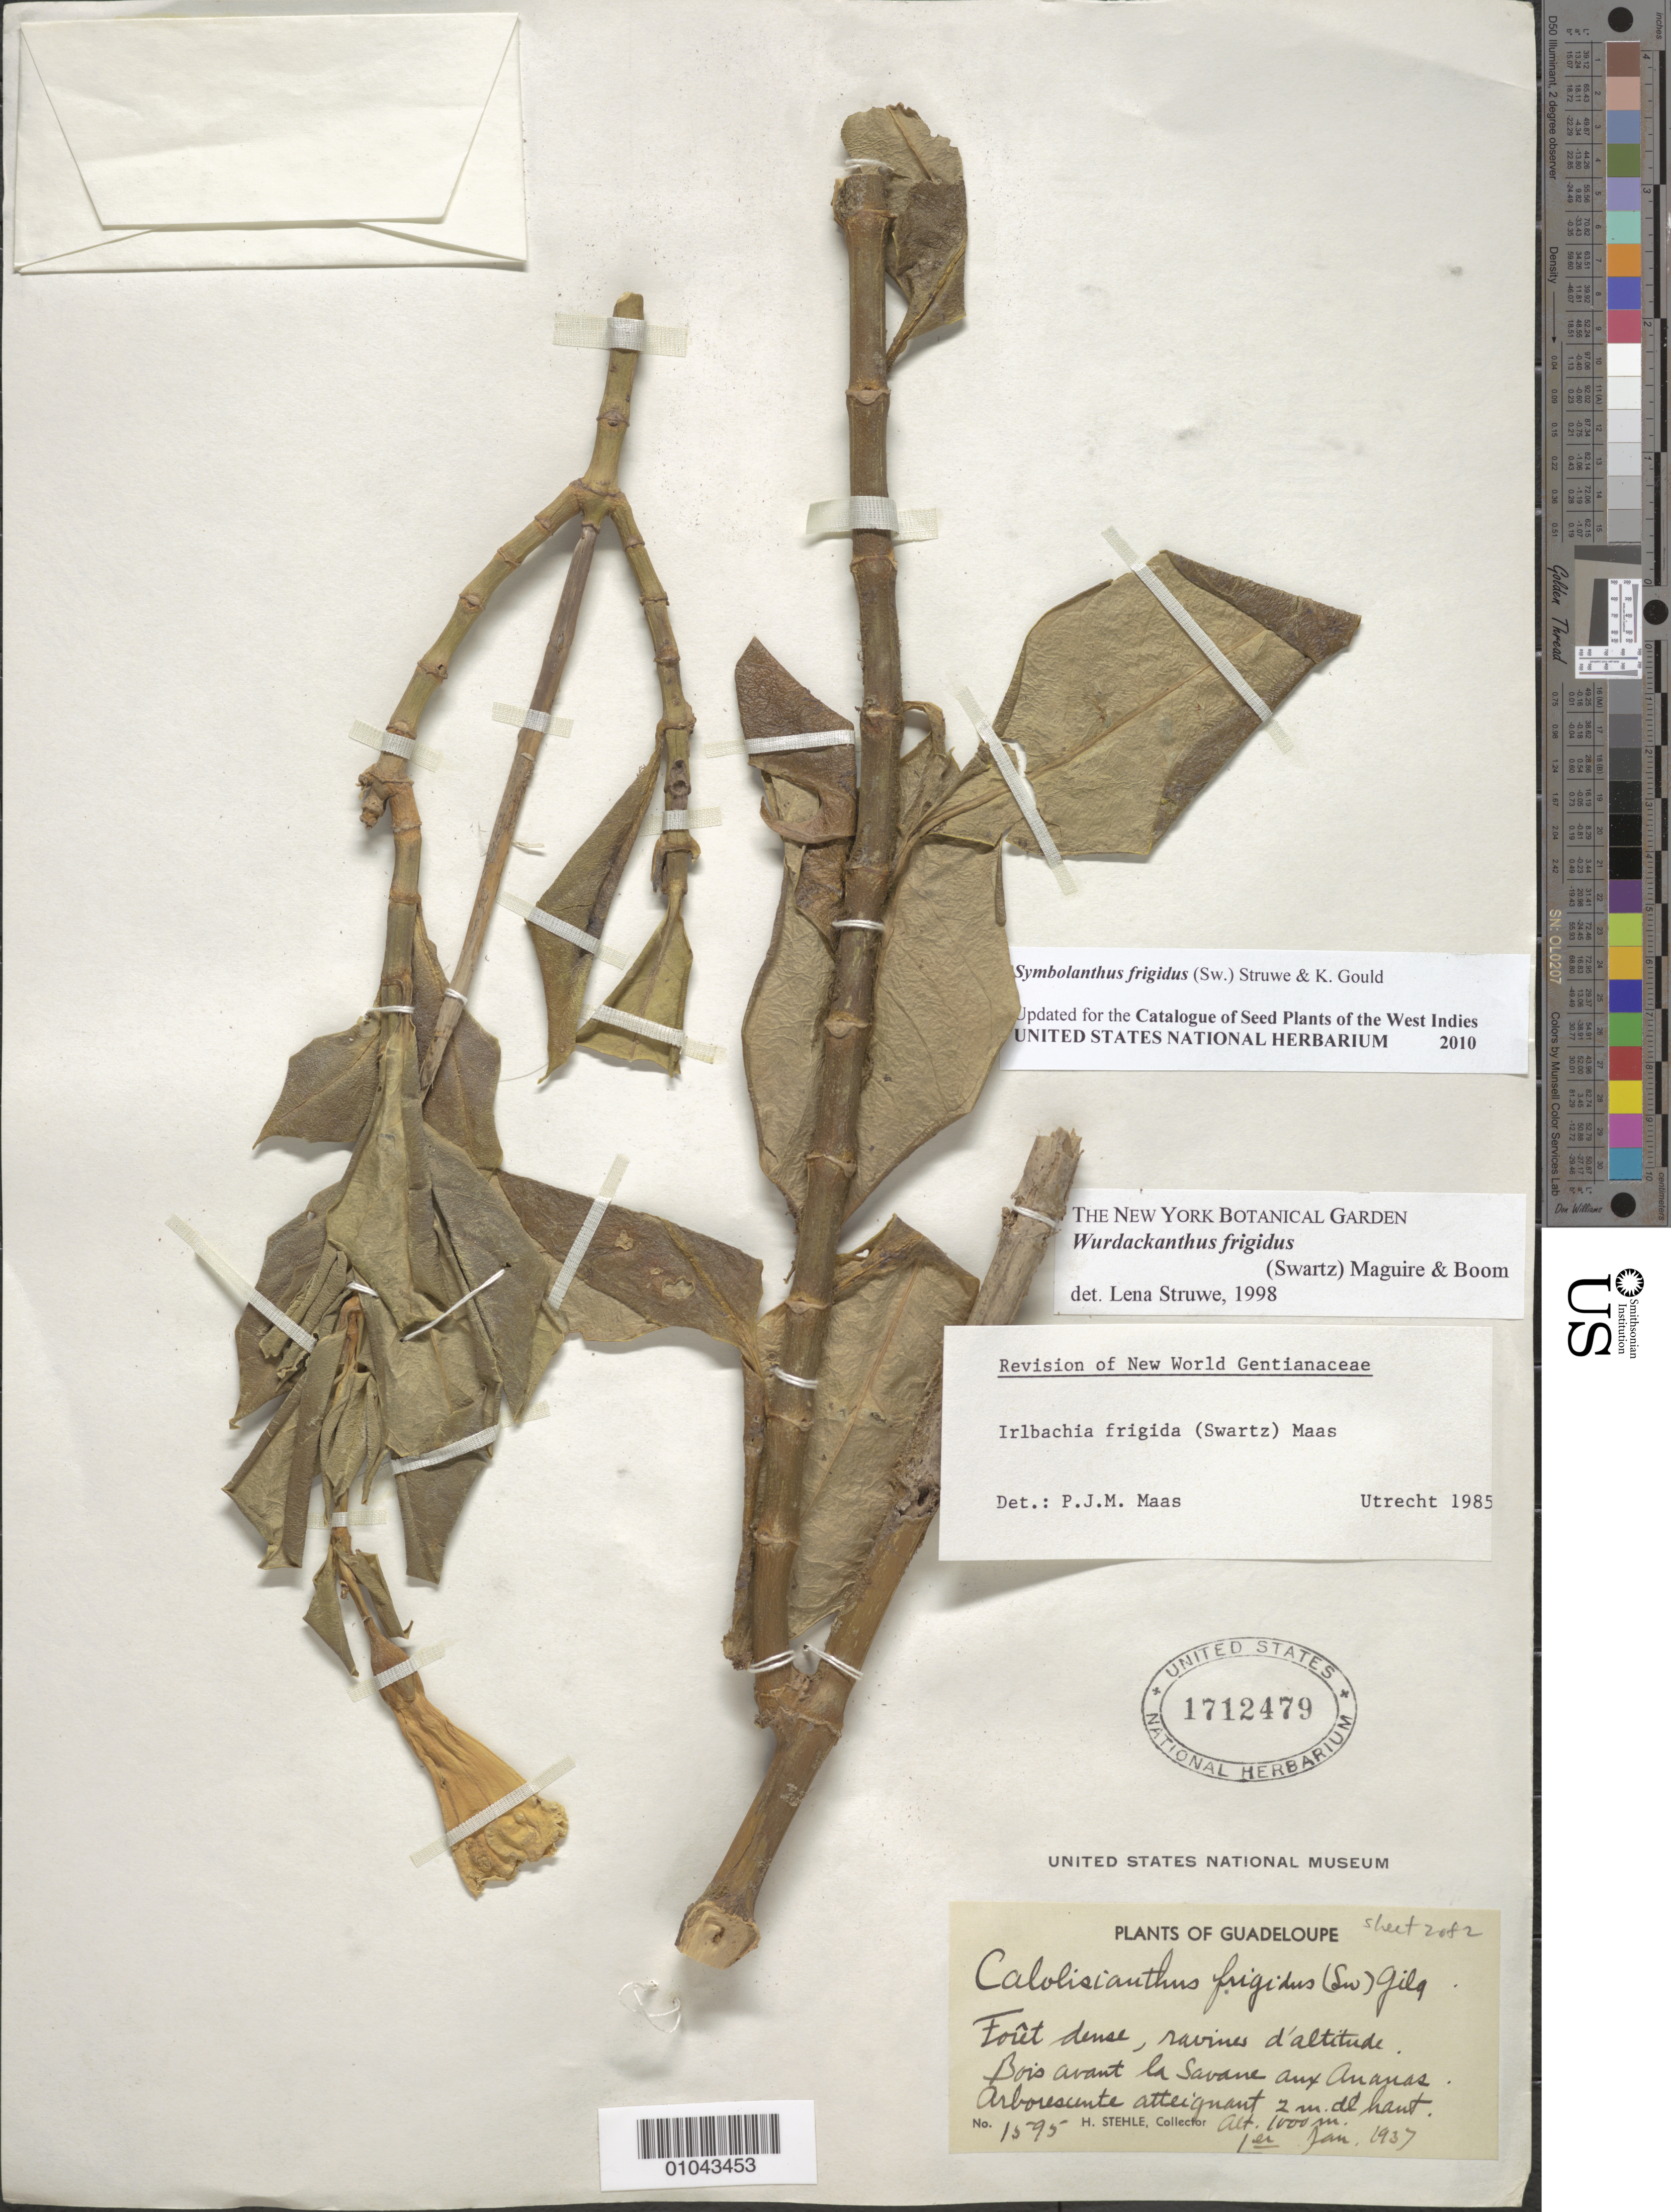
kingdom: Plantae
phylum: Tracheophyta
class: Magnoliopsida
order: Gentianales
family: Gentianaceae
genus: Symbolanthus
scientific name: Symbolanthus frigidus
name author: (Sw.) Struwe & K. R. Gould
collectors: H. Stehlé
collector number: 1595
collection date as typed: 01 Jan 1937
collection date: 1937-01-01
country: Guadeloupe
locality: Savane aux Ananas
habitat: Bois avant la savane; forêt dense, ravines d'altitude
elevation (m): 1000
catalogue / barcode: US 1712479